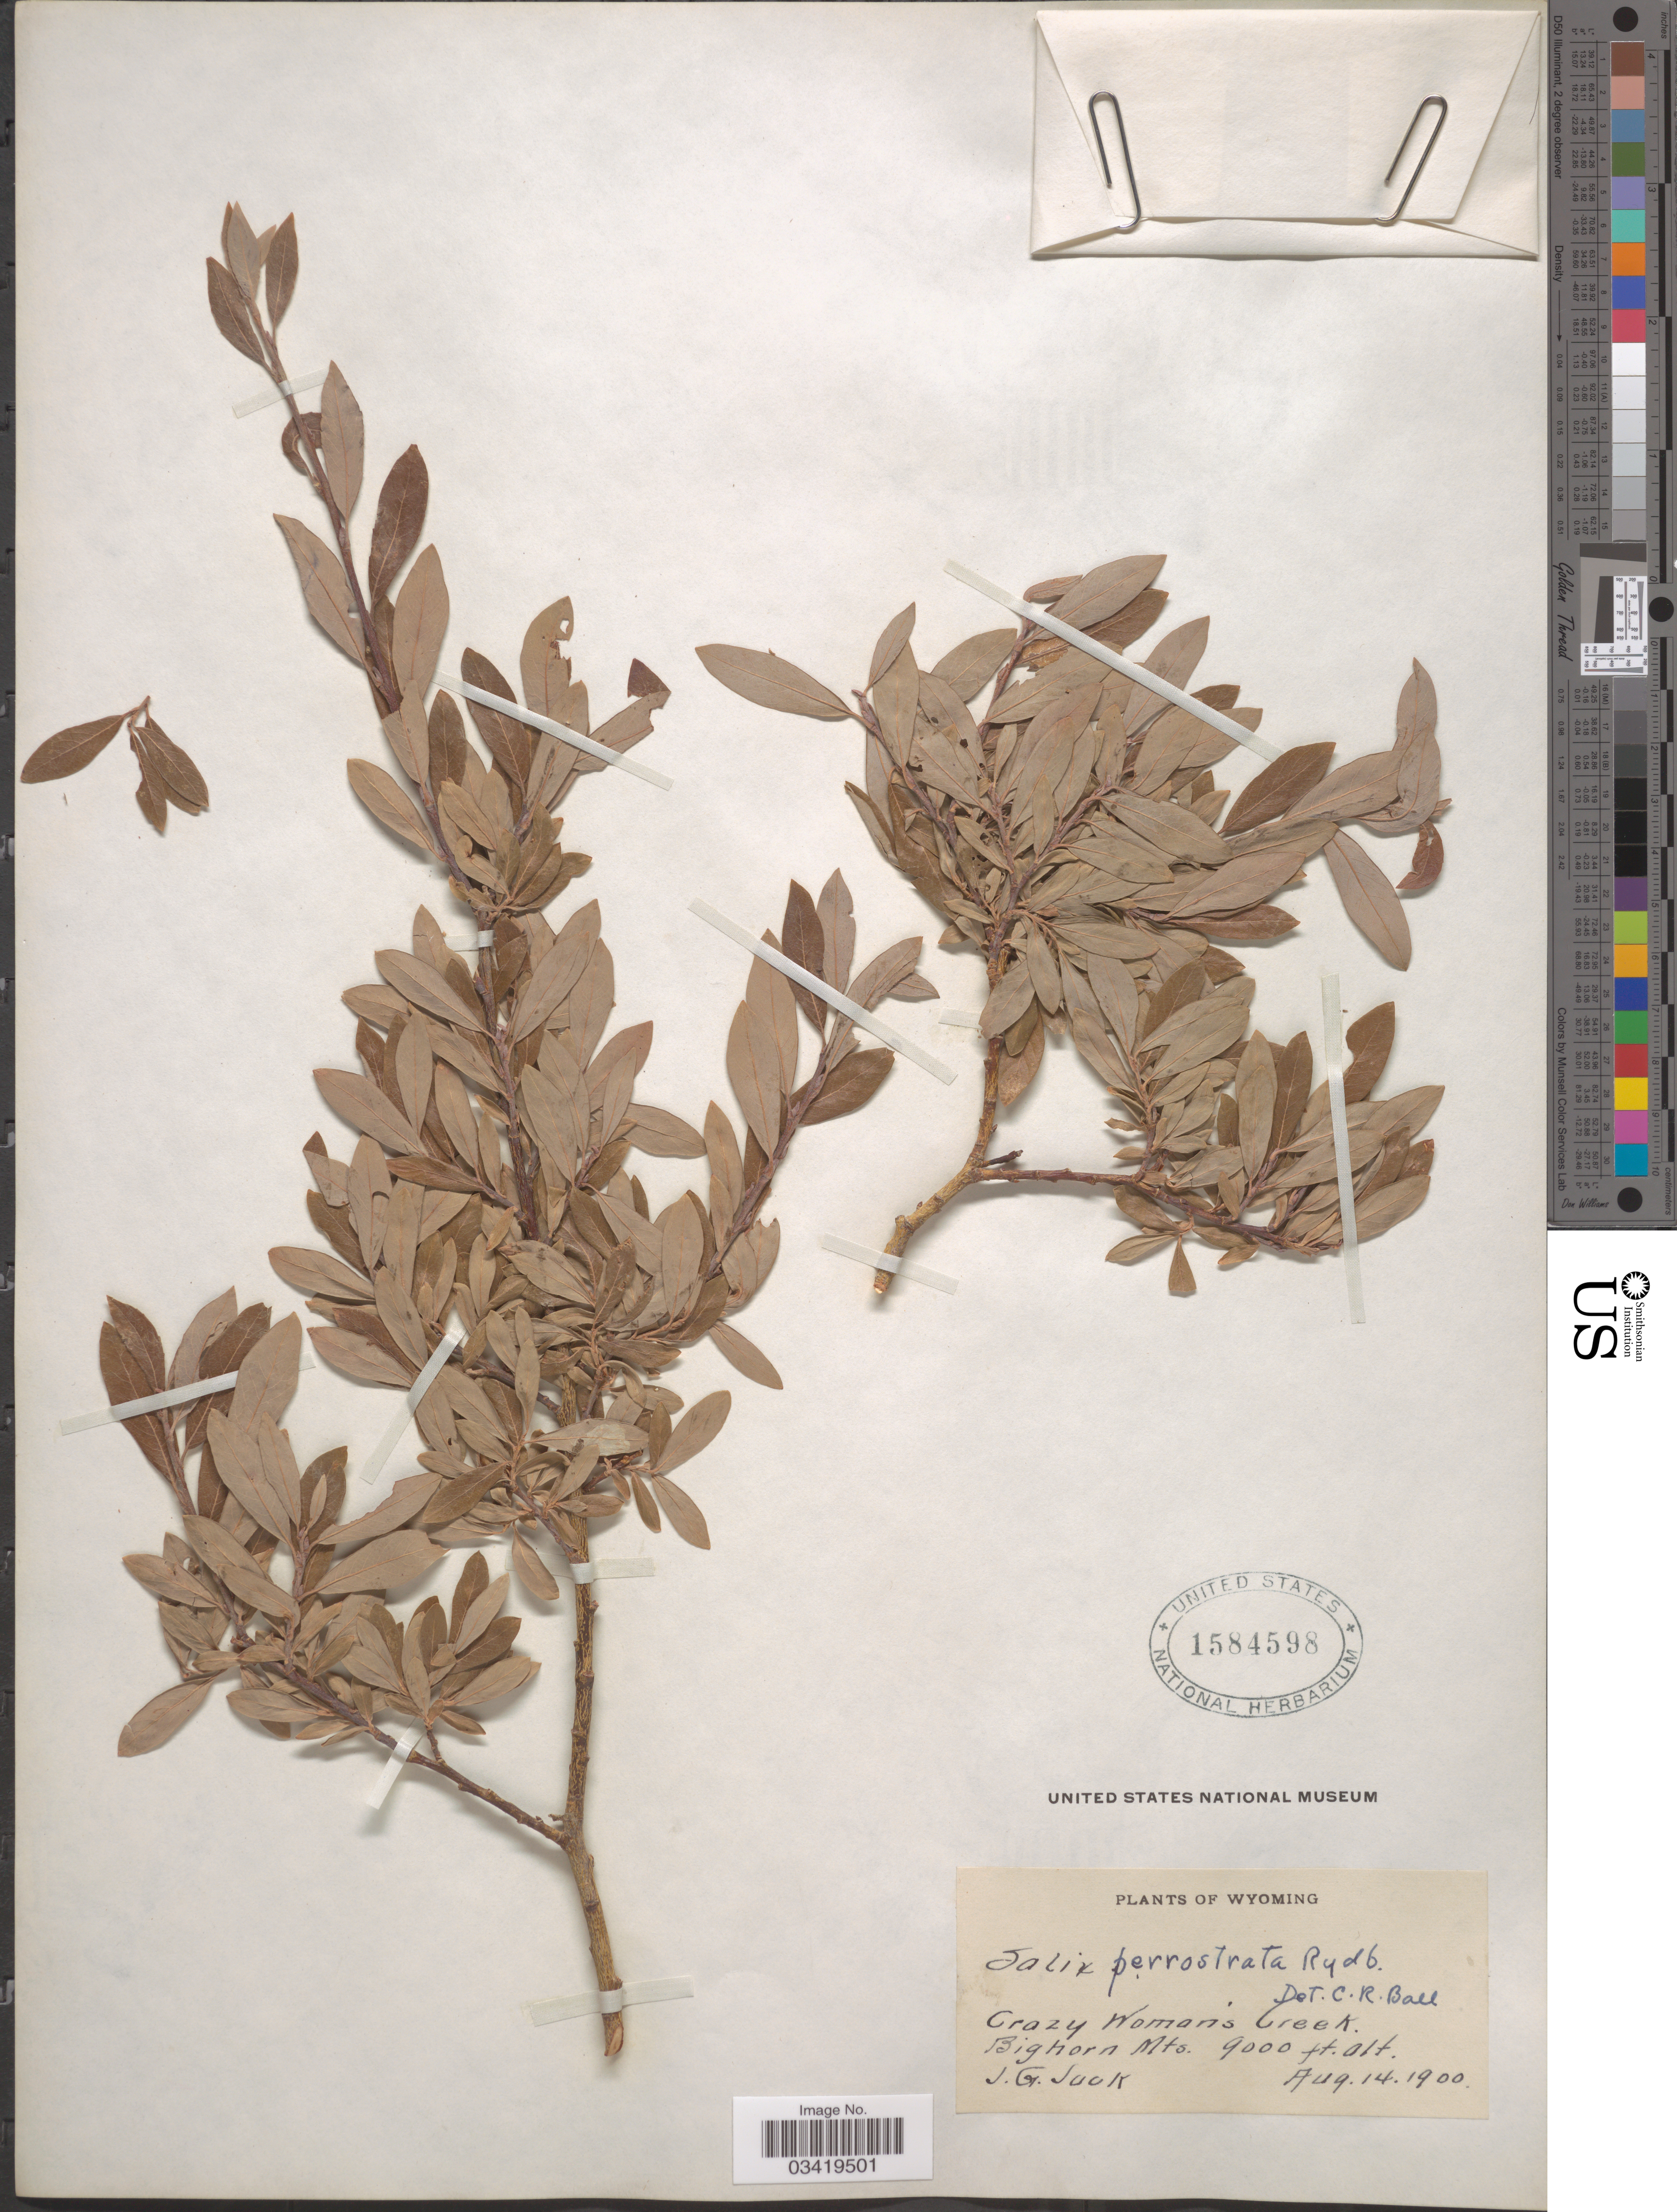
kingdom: Plantae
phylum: Tracheophyta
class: Magnoliopsida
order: Malpighiales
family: Salicaceae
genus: Salix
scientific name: Salix bebbiana var. perrostrata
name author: Sarg.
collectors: J. G. Jack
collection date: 1900-08-14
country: United States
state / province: Wyoming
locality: Crazy Woman's Creek. Bighorn Mts.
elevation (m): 2743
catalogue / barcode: US 1584598